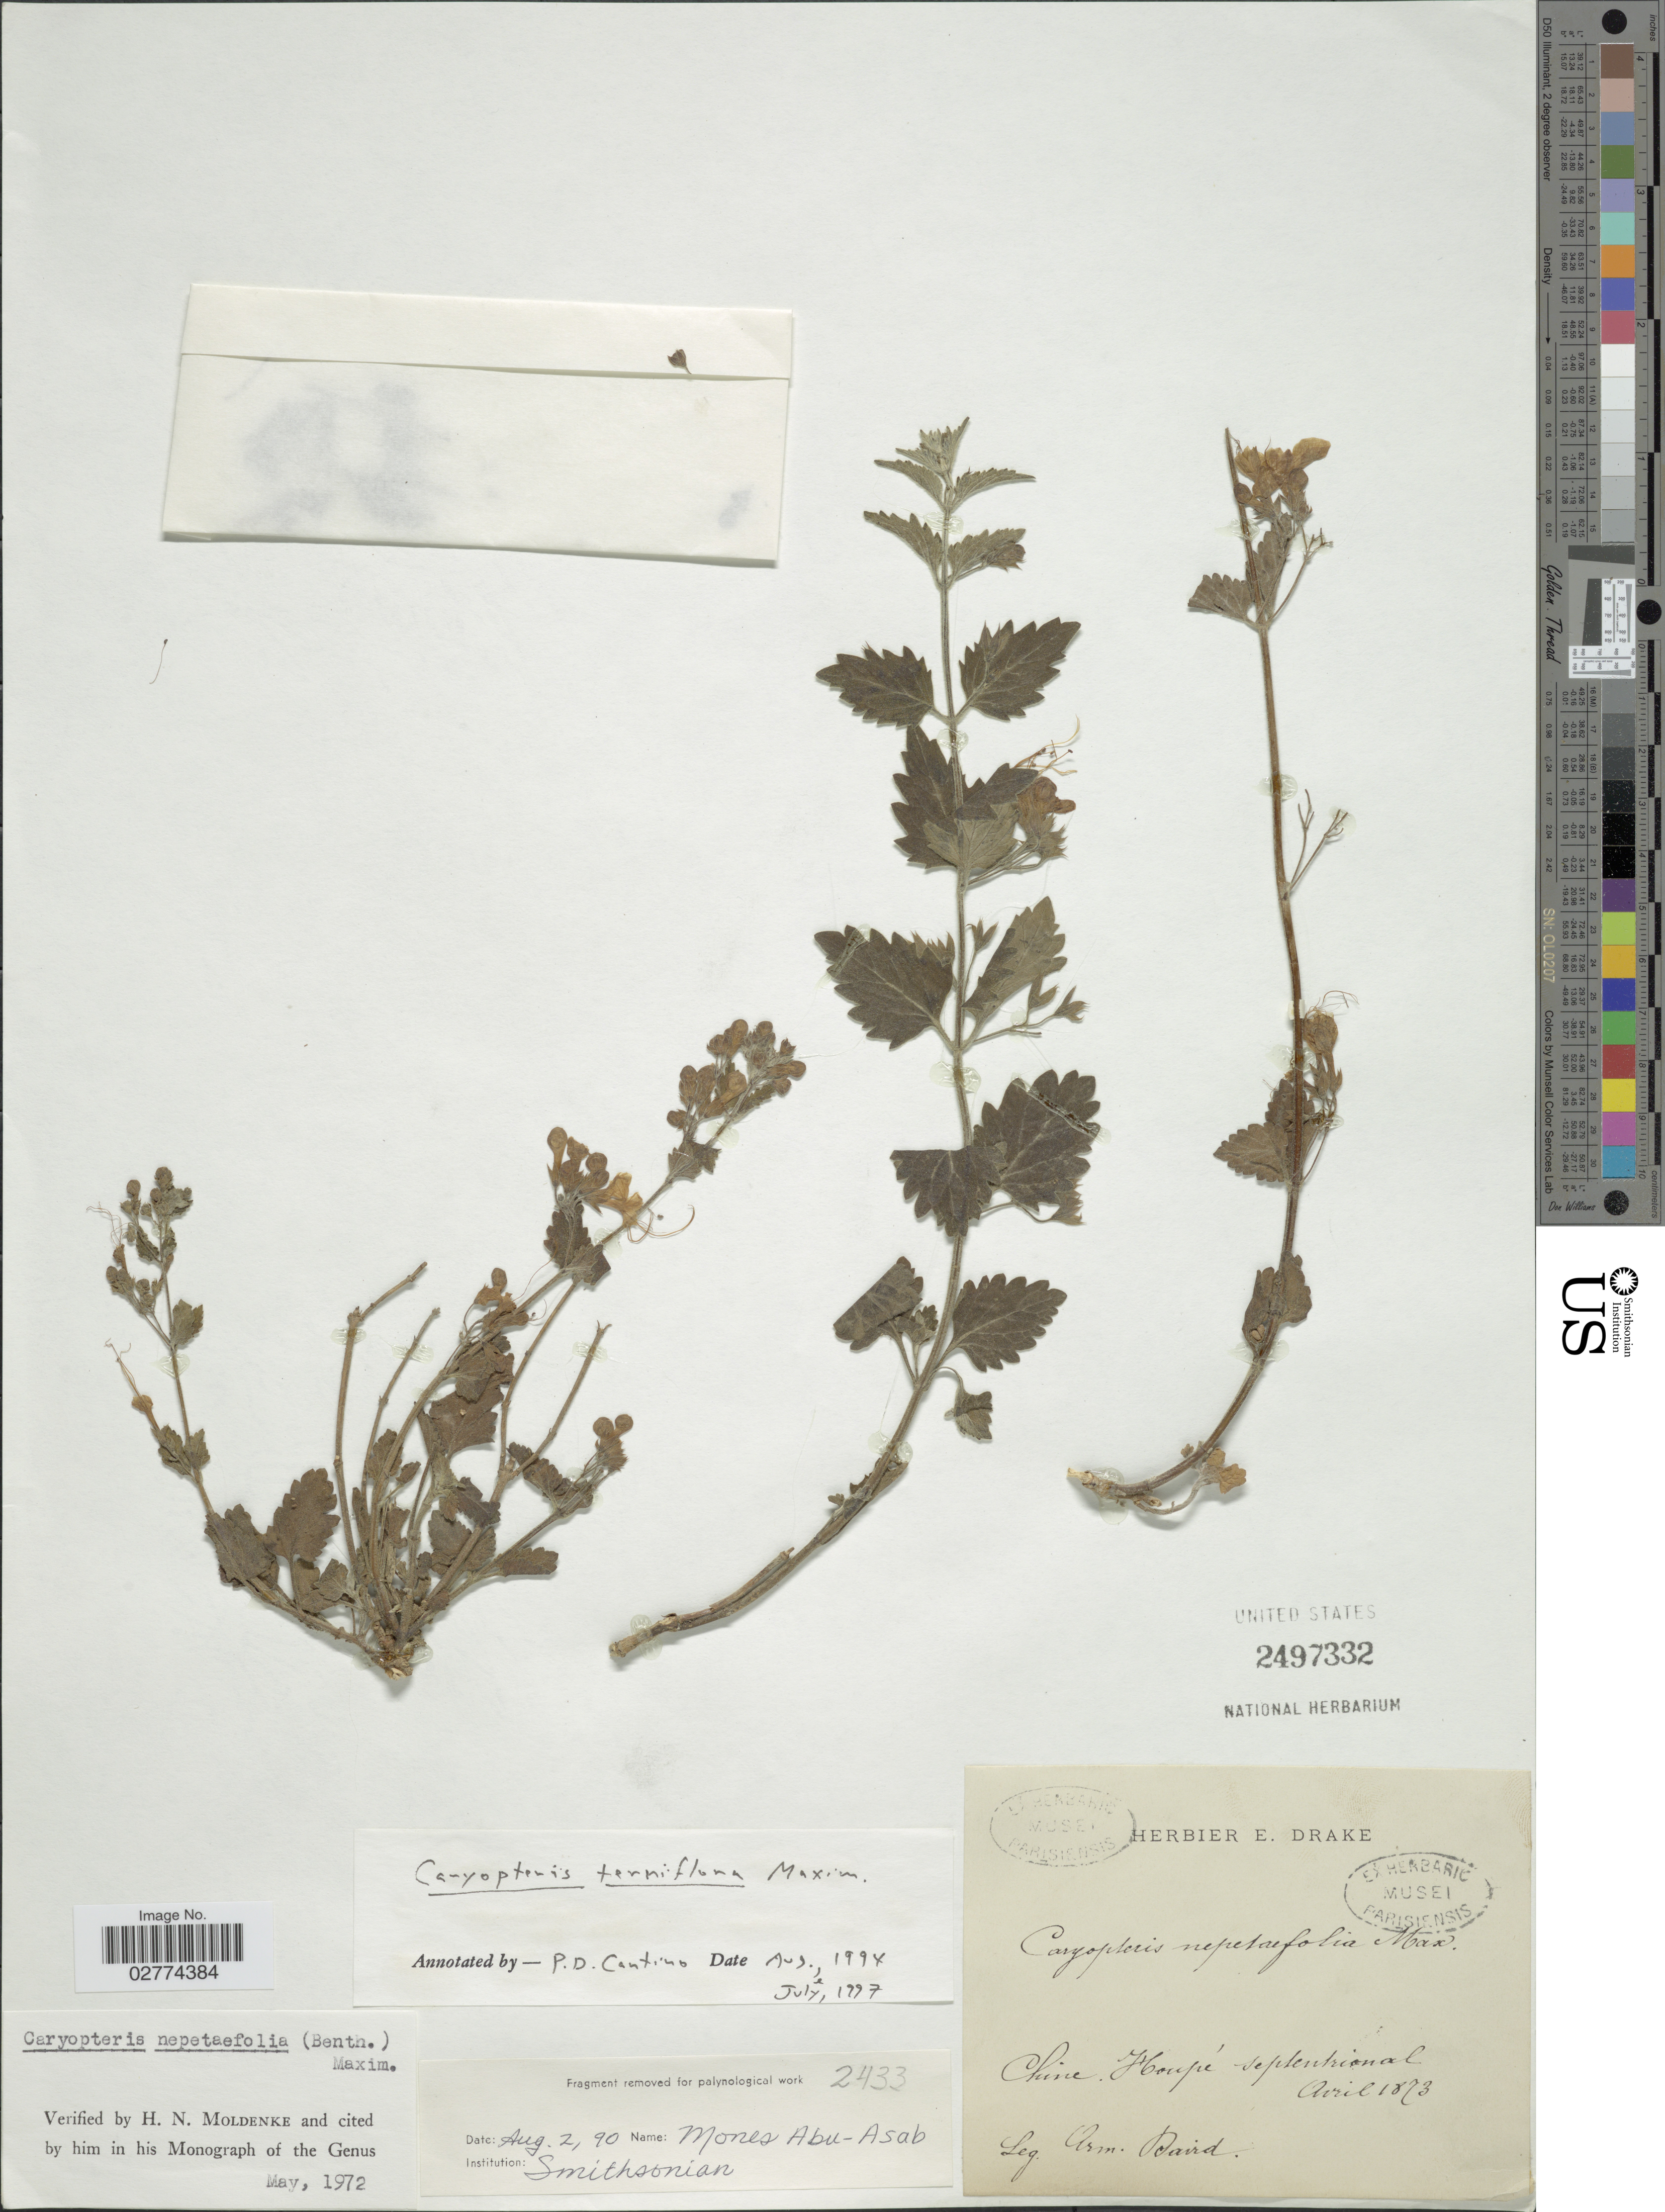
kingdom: Plantae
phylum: Tracheophyta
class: Magnoliopsida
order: Lamiales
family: Lamiaceae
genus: Caryopteris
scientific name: Caryopteris terniflora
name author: Maxim.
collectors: A. David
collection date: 1873-04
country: China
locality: Houpé septentrional.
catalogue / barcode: US 2497332